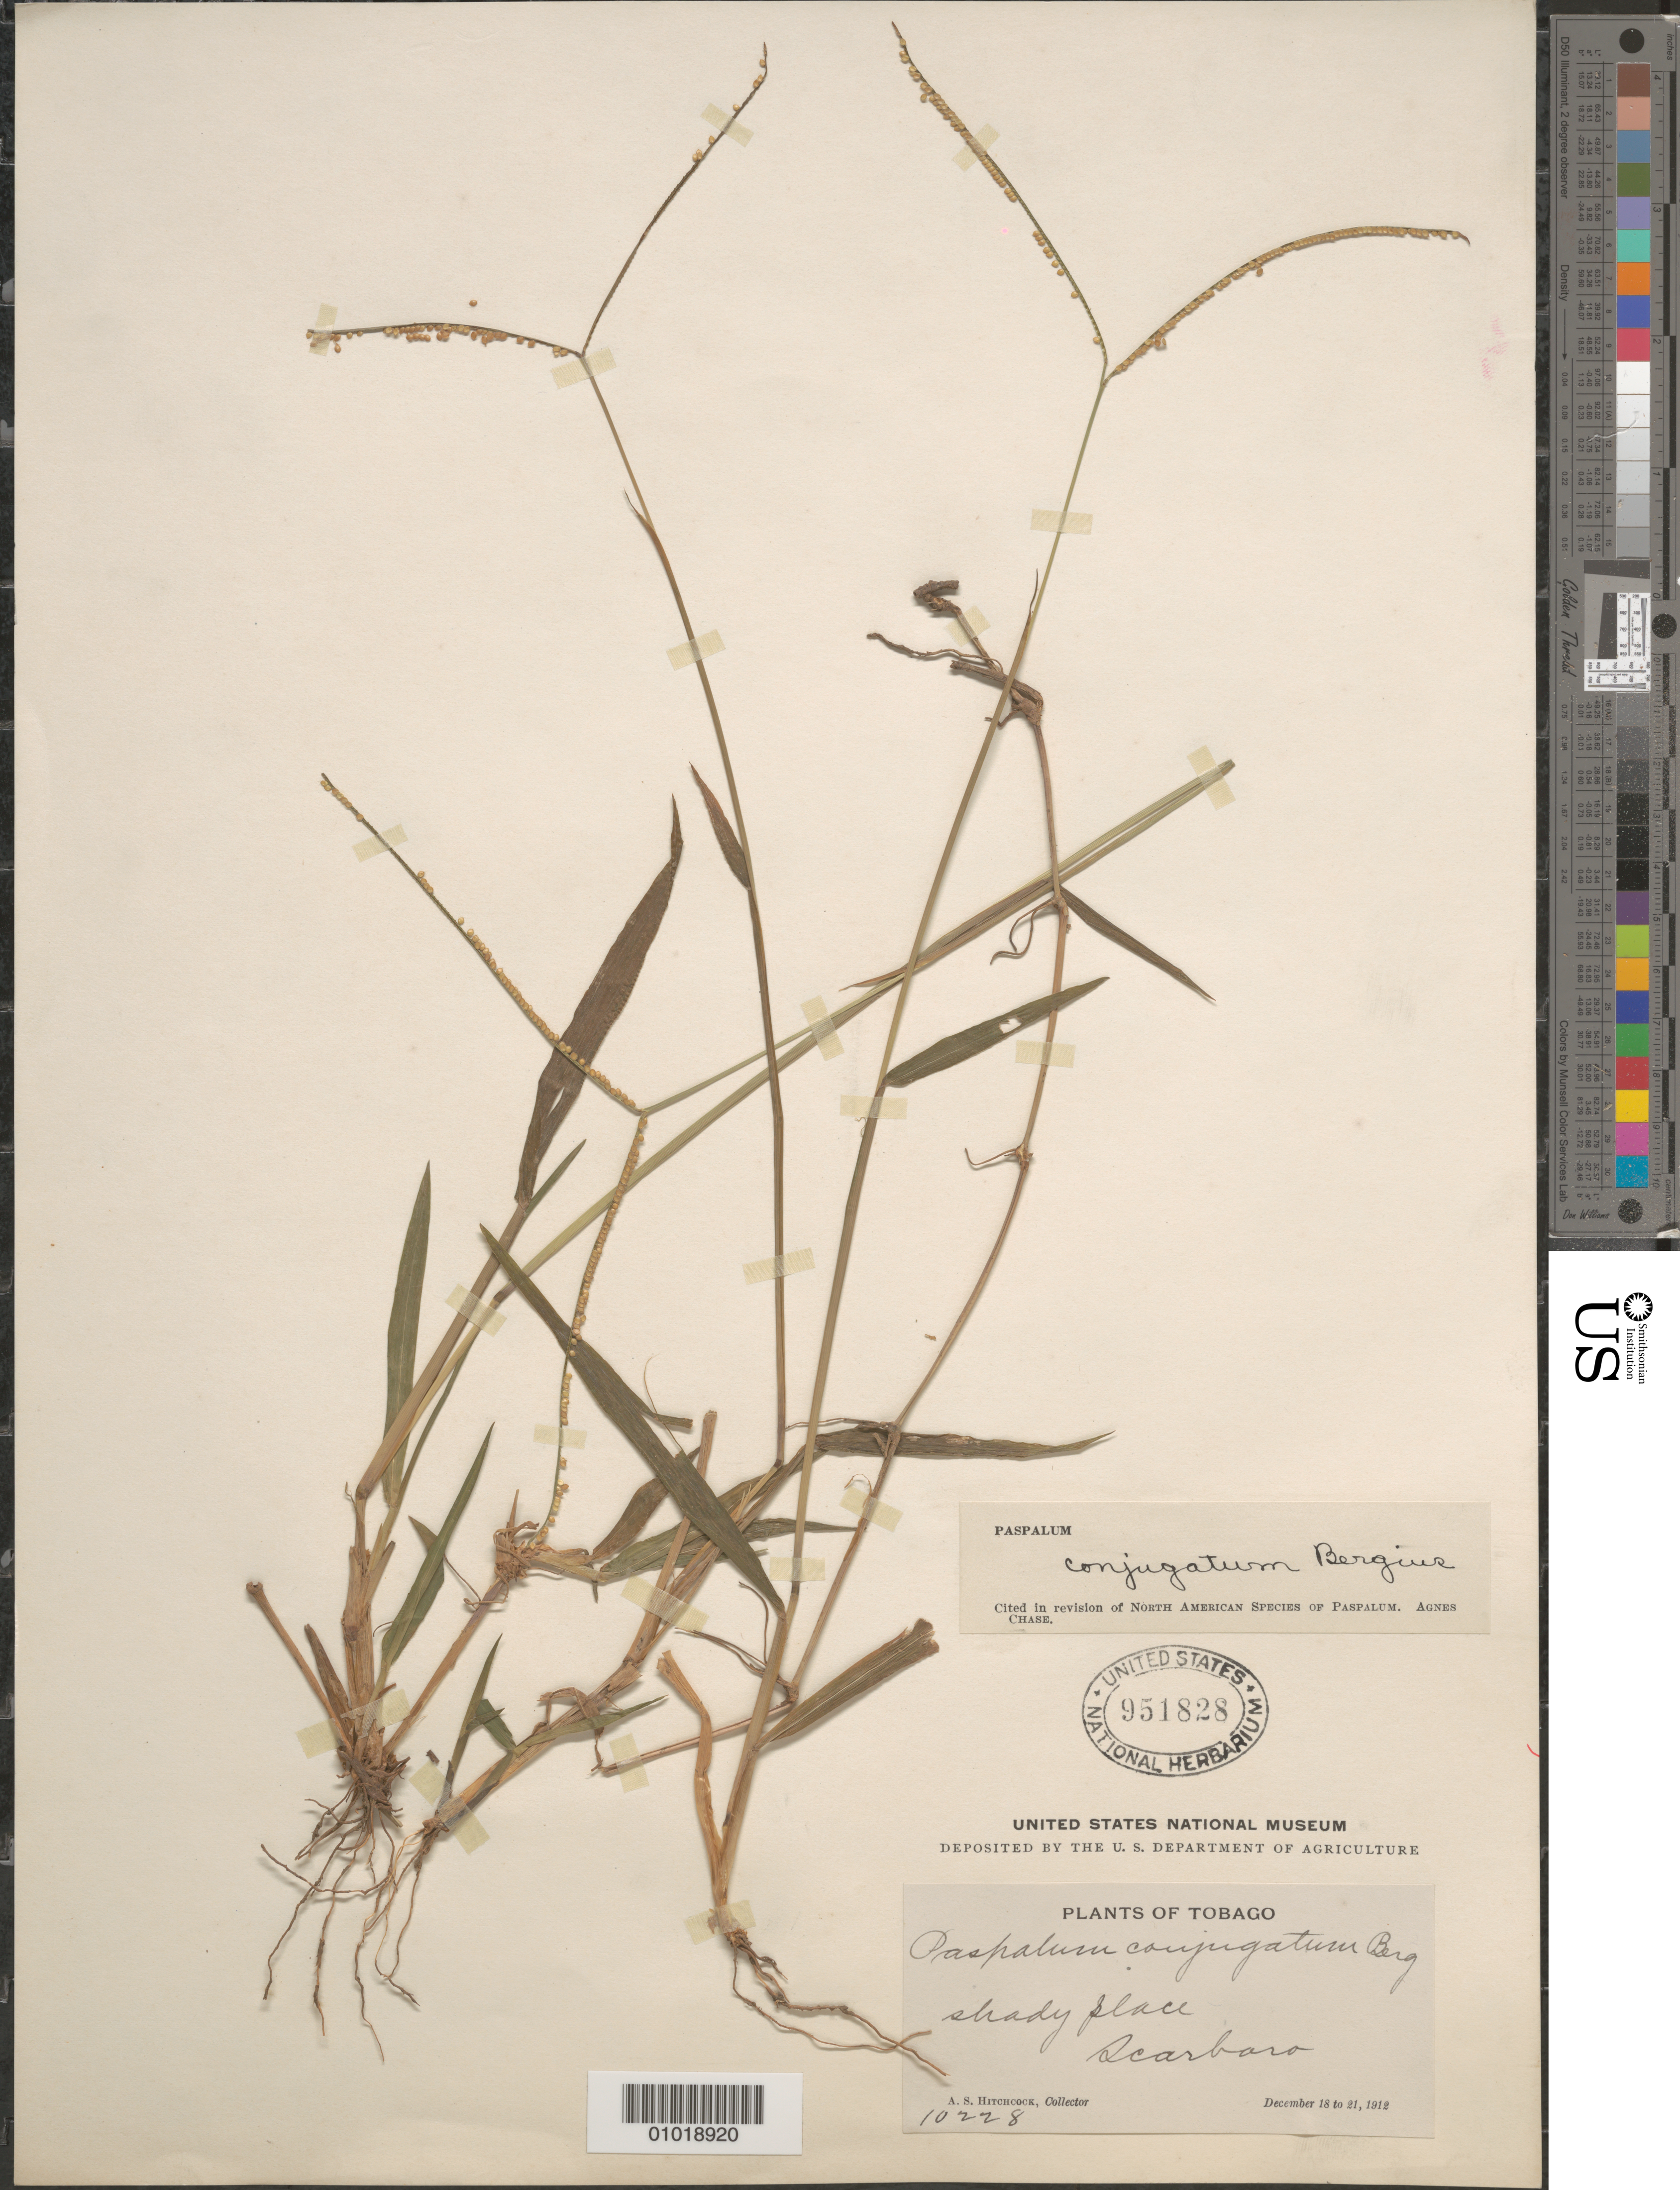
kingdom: Plantae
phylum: Tracheophyta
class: Liliopsida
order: Poales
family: Poaceae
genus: Paspalum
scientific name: Paspalum conjugatum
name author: P.J. Bergius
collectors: A. S. Hitchcock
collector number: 10228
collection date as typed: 18 Dec 1912 to 21 Dec 1912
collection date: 1912-12-18/1912-12-21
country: Trinidad and Tobago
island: Tobago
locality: Scarboro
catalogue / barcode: US 951828